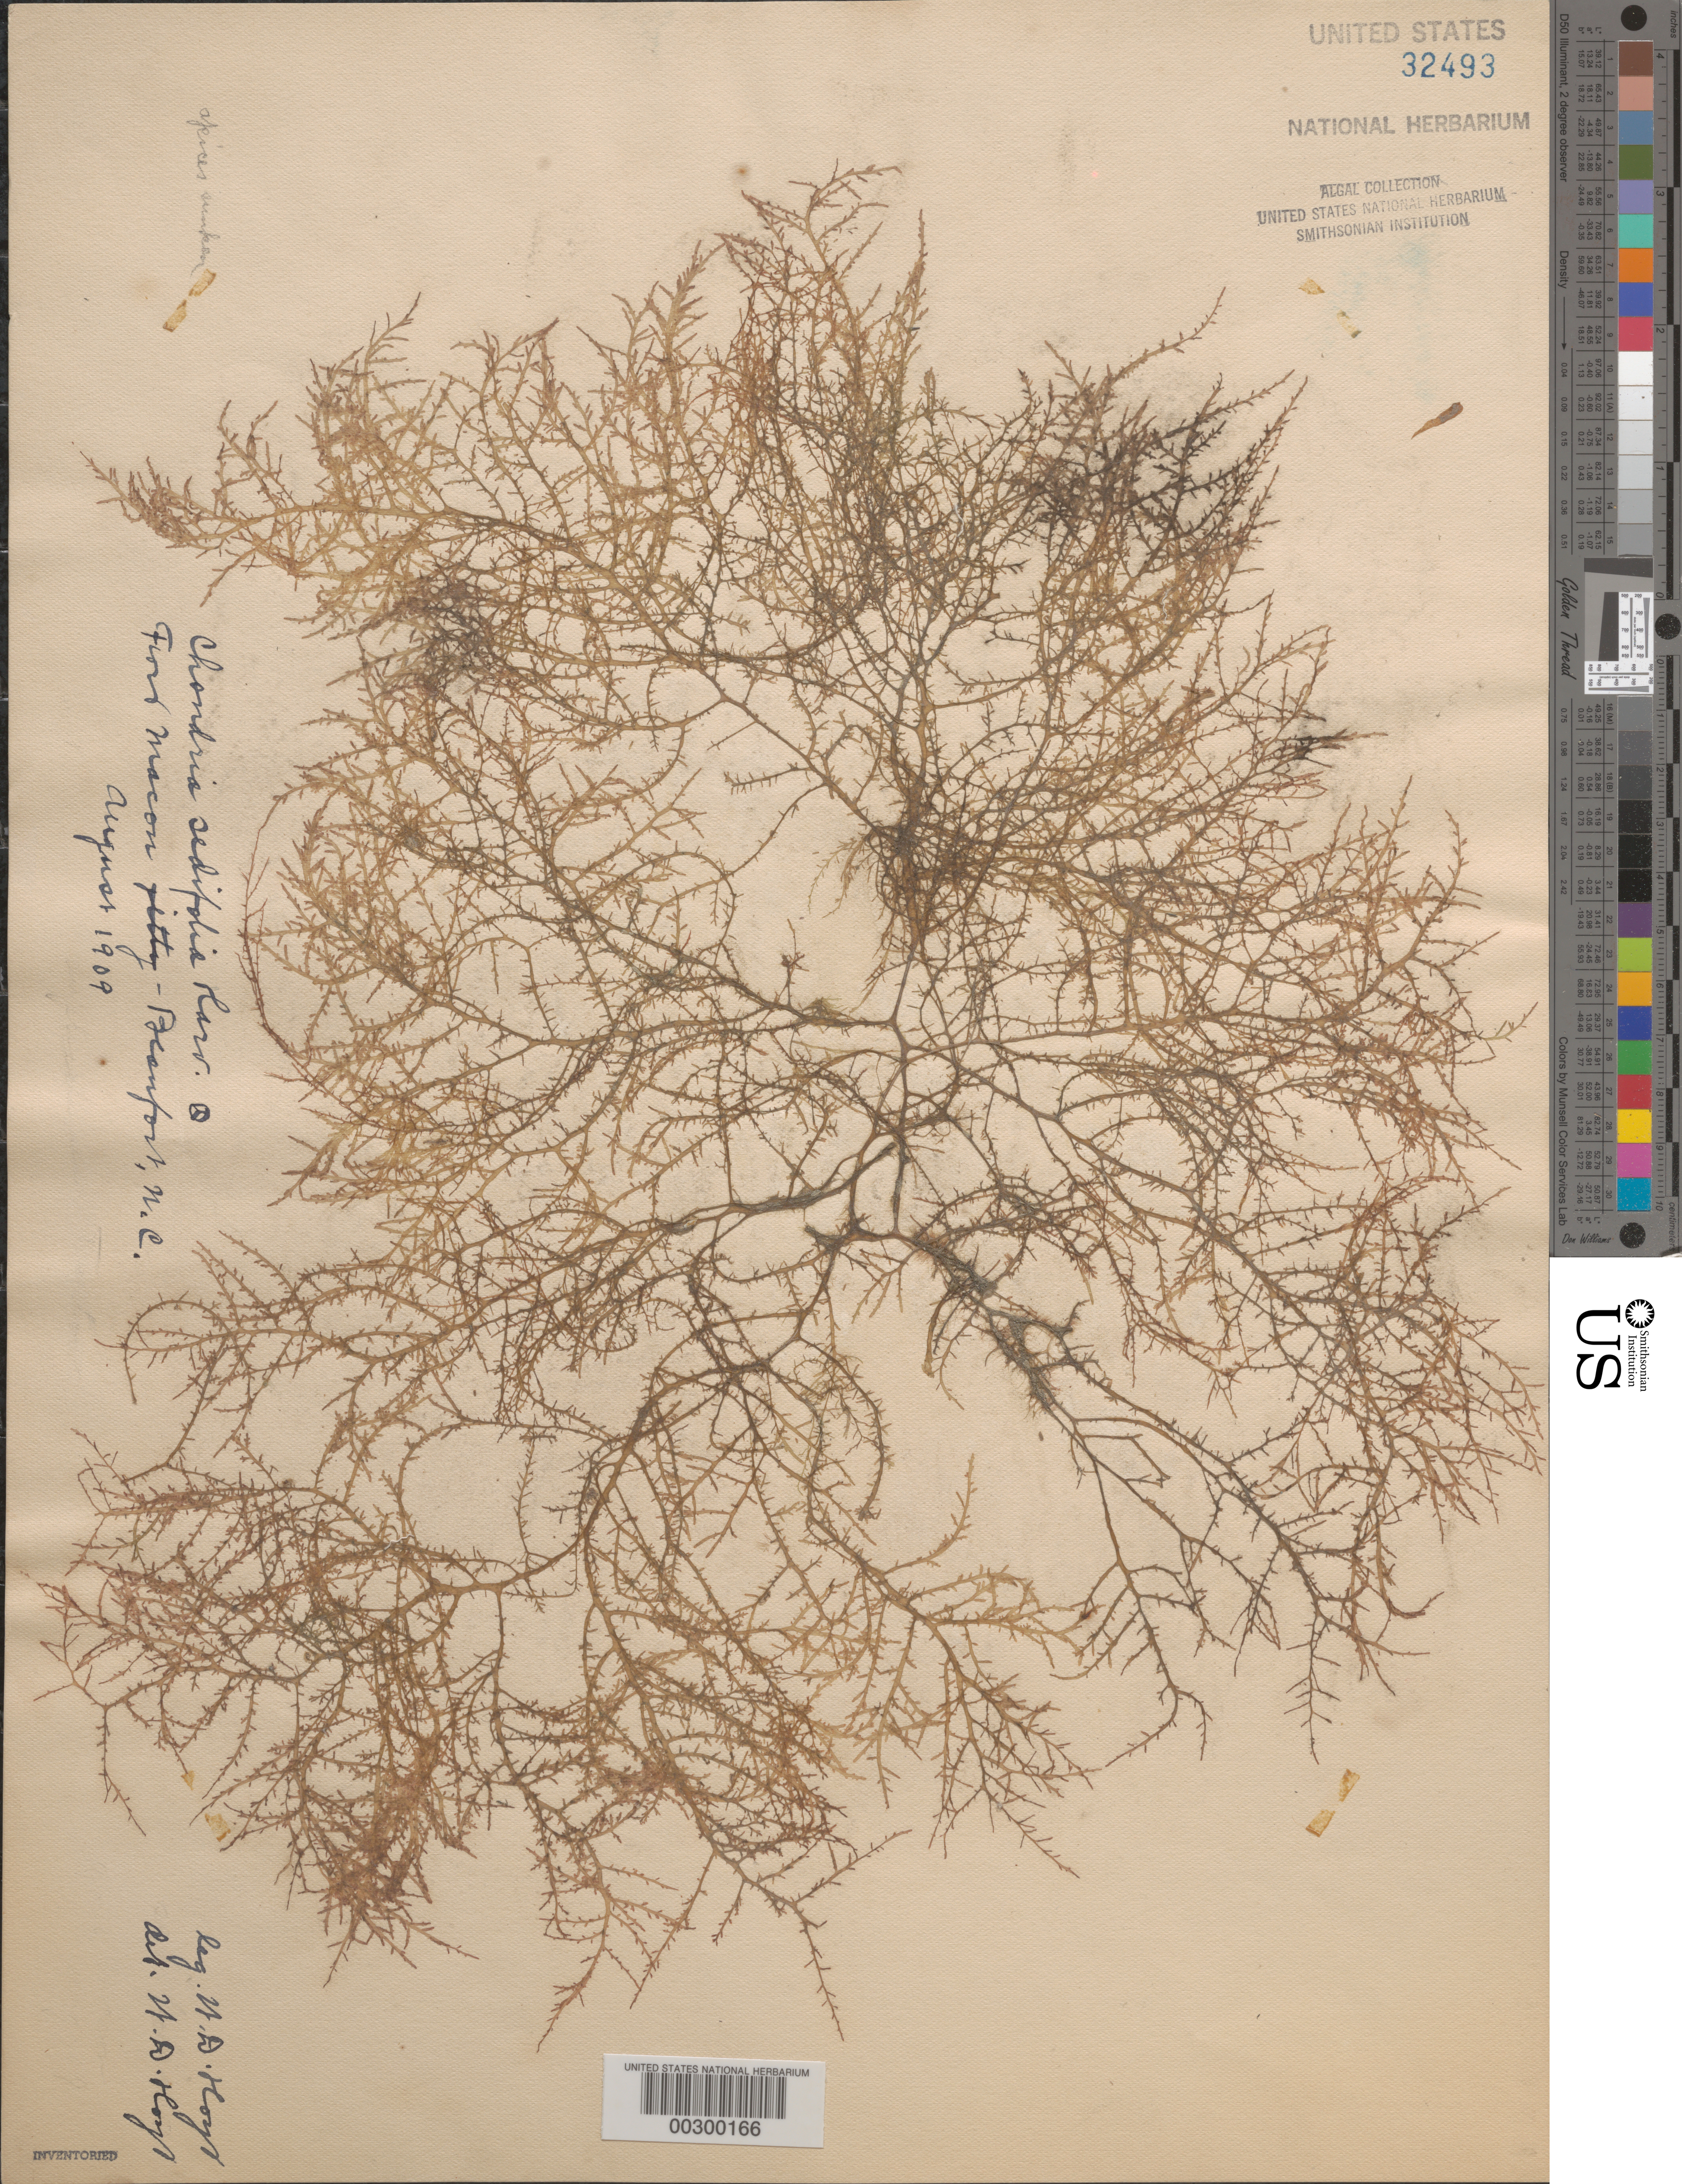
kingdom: Plantae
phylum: Rhodophyta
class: Florideophyceae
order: Ceramiales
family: Rhodomelaceae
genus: Chondria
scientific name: Chondria sedifolia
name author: Harv.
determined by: Hoyt, W. D.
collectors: W. D. Hoyt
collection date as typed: Aug 1909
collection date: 1909-08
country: United States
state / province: North Carolina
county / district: Carteret County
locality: Beaufort, Fort Macon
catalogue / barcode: US 32493